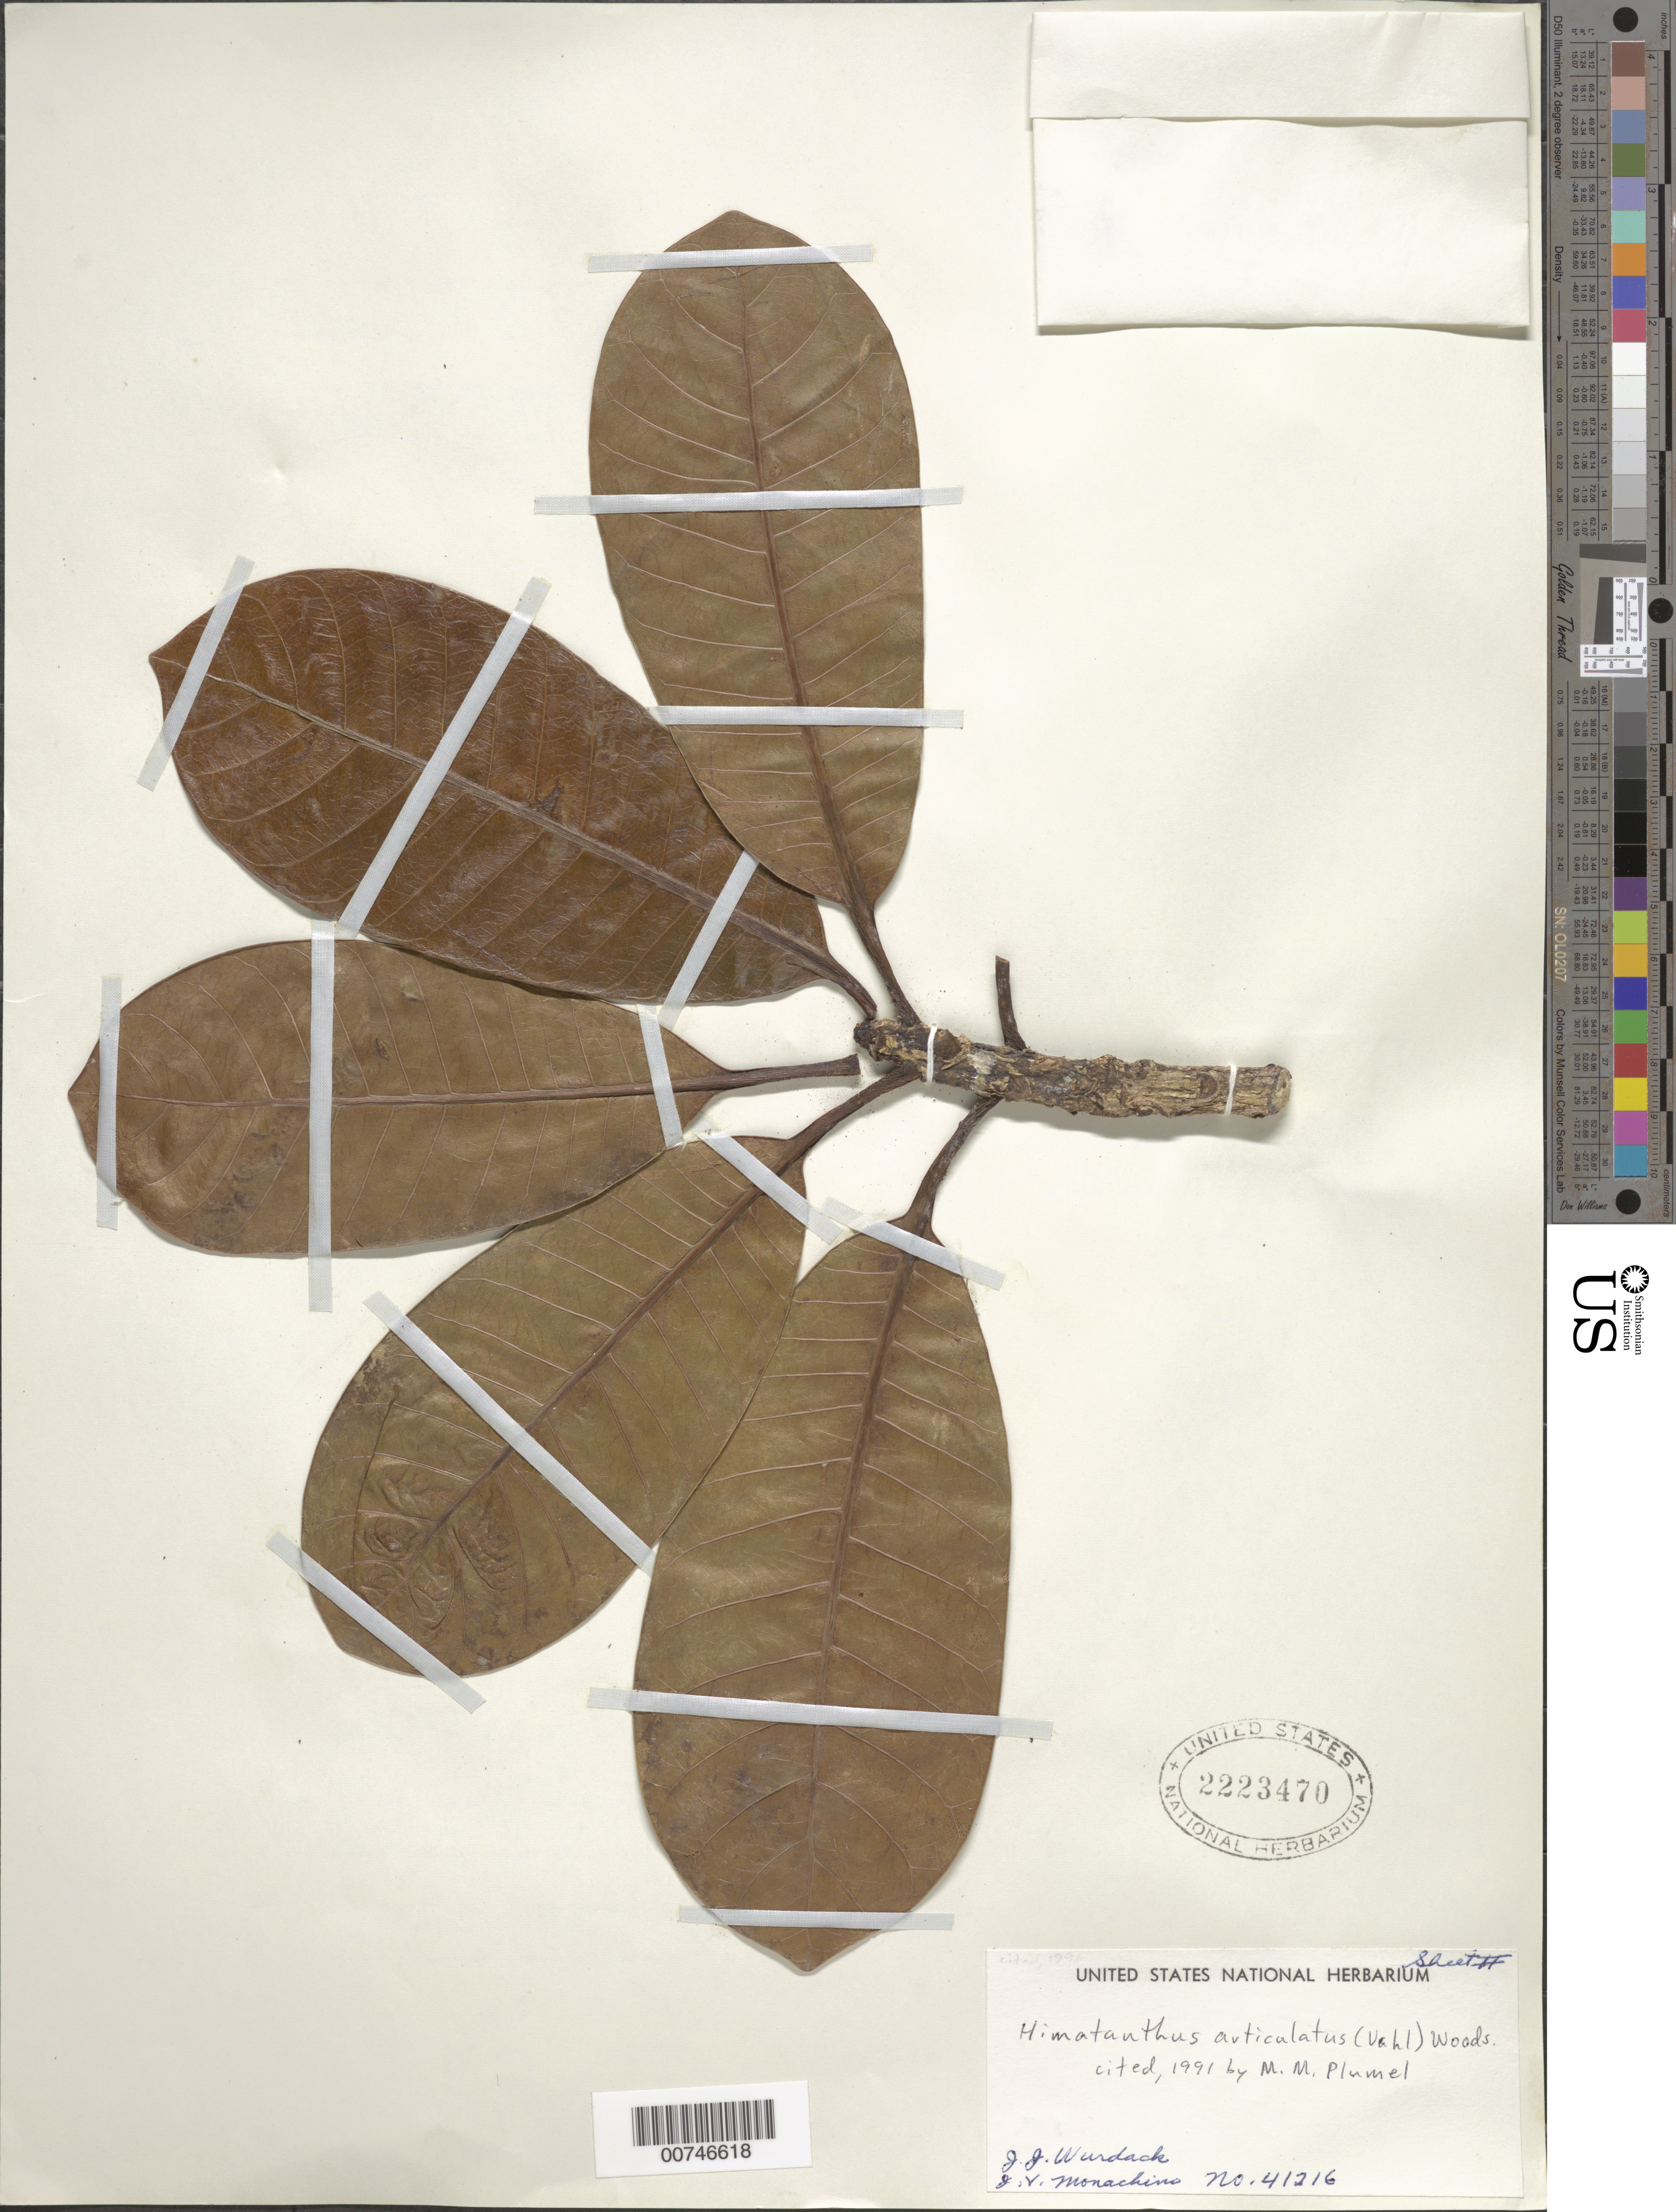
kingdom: Plantae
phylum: Tracheophyta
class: Magnoliopsida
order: Gentianales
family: Apocynaceae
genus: Himatanthus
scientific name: Himatanthus articulatus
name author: (Vahl) Woodson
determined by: Plumel, M. - M.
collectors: J. J. Wurdack & J. V. Monachino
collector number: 41216 a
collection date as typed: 12-Jan-56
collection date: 1956-01-12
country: Venezuela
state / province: Bolívar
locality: Cerro Baraguan, extreme N base and vicinity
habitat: Savanna edge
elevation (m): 100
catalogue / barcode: US 2223470